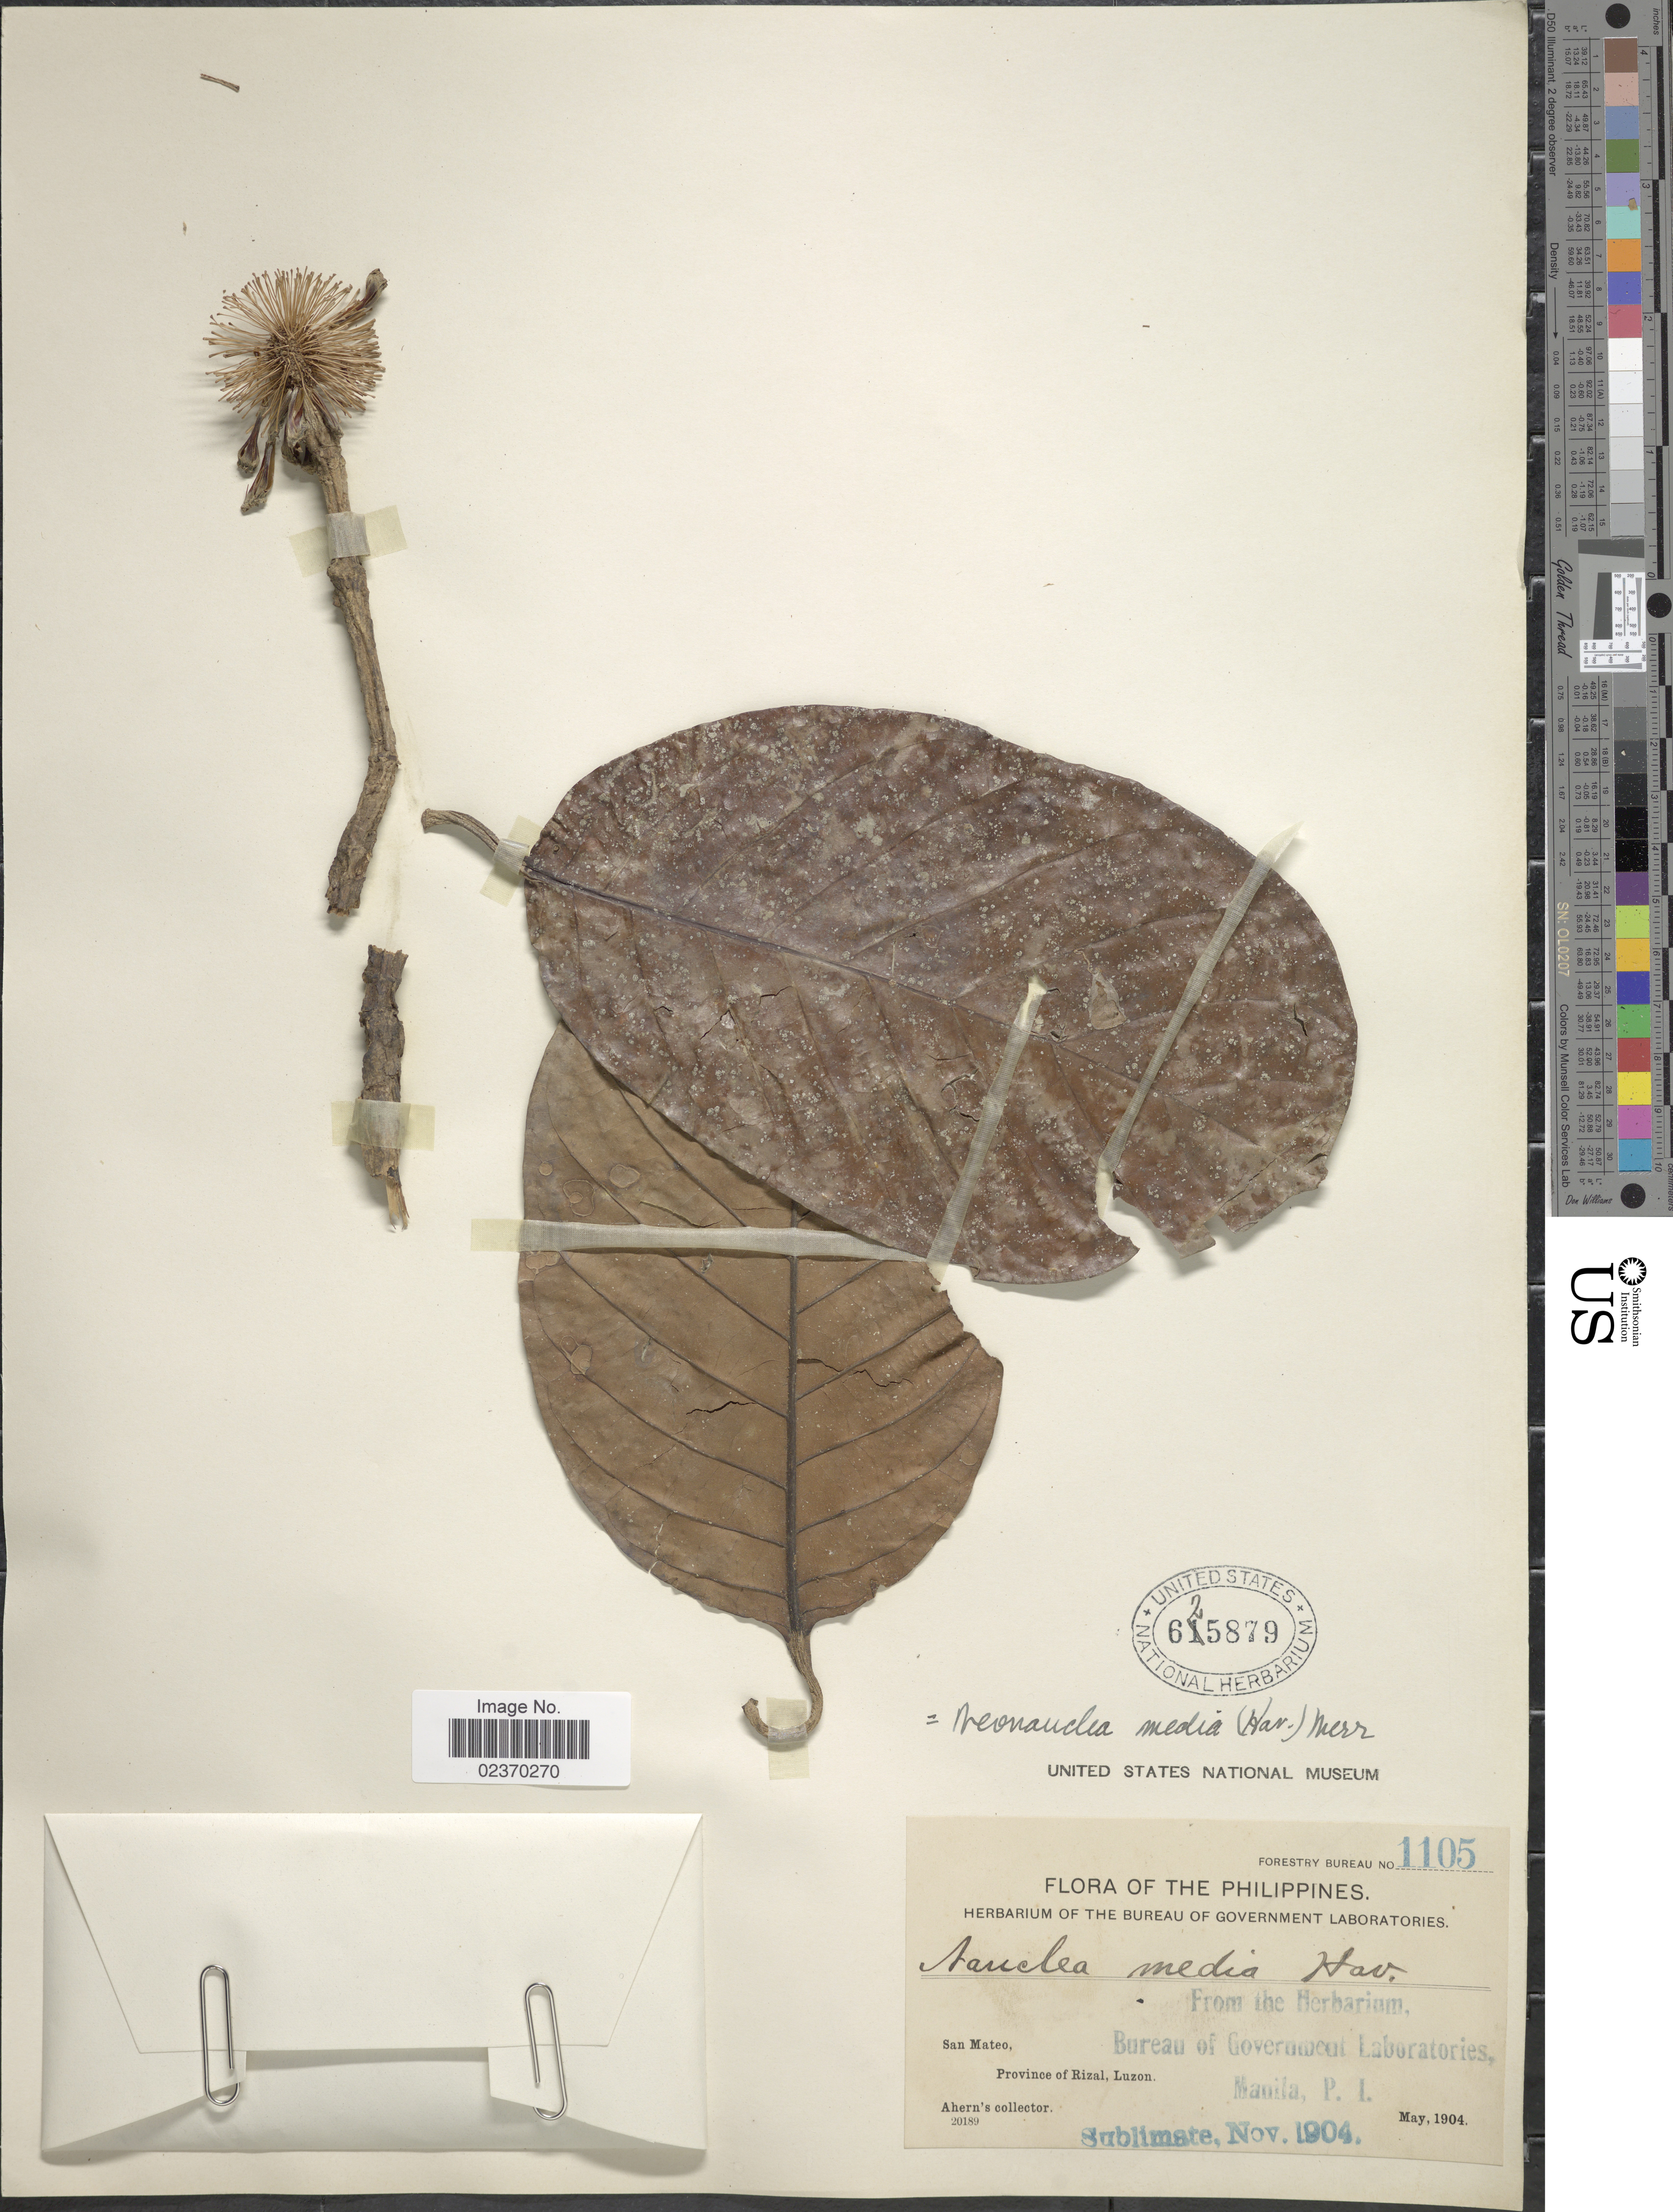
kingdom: Plantae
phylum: Tracheophyta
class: Magnoliopsida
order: Gentianales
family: Rubiaceae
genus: Neonauclea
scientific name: Neonauclea media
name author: (Havil.) Merr.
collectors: Ahern's collector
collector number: Forestry Bureau 1105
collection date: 1904-05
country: Philippines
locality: San Mateo, Province of Rizal, Luzon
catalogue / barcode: US 625879